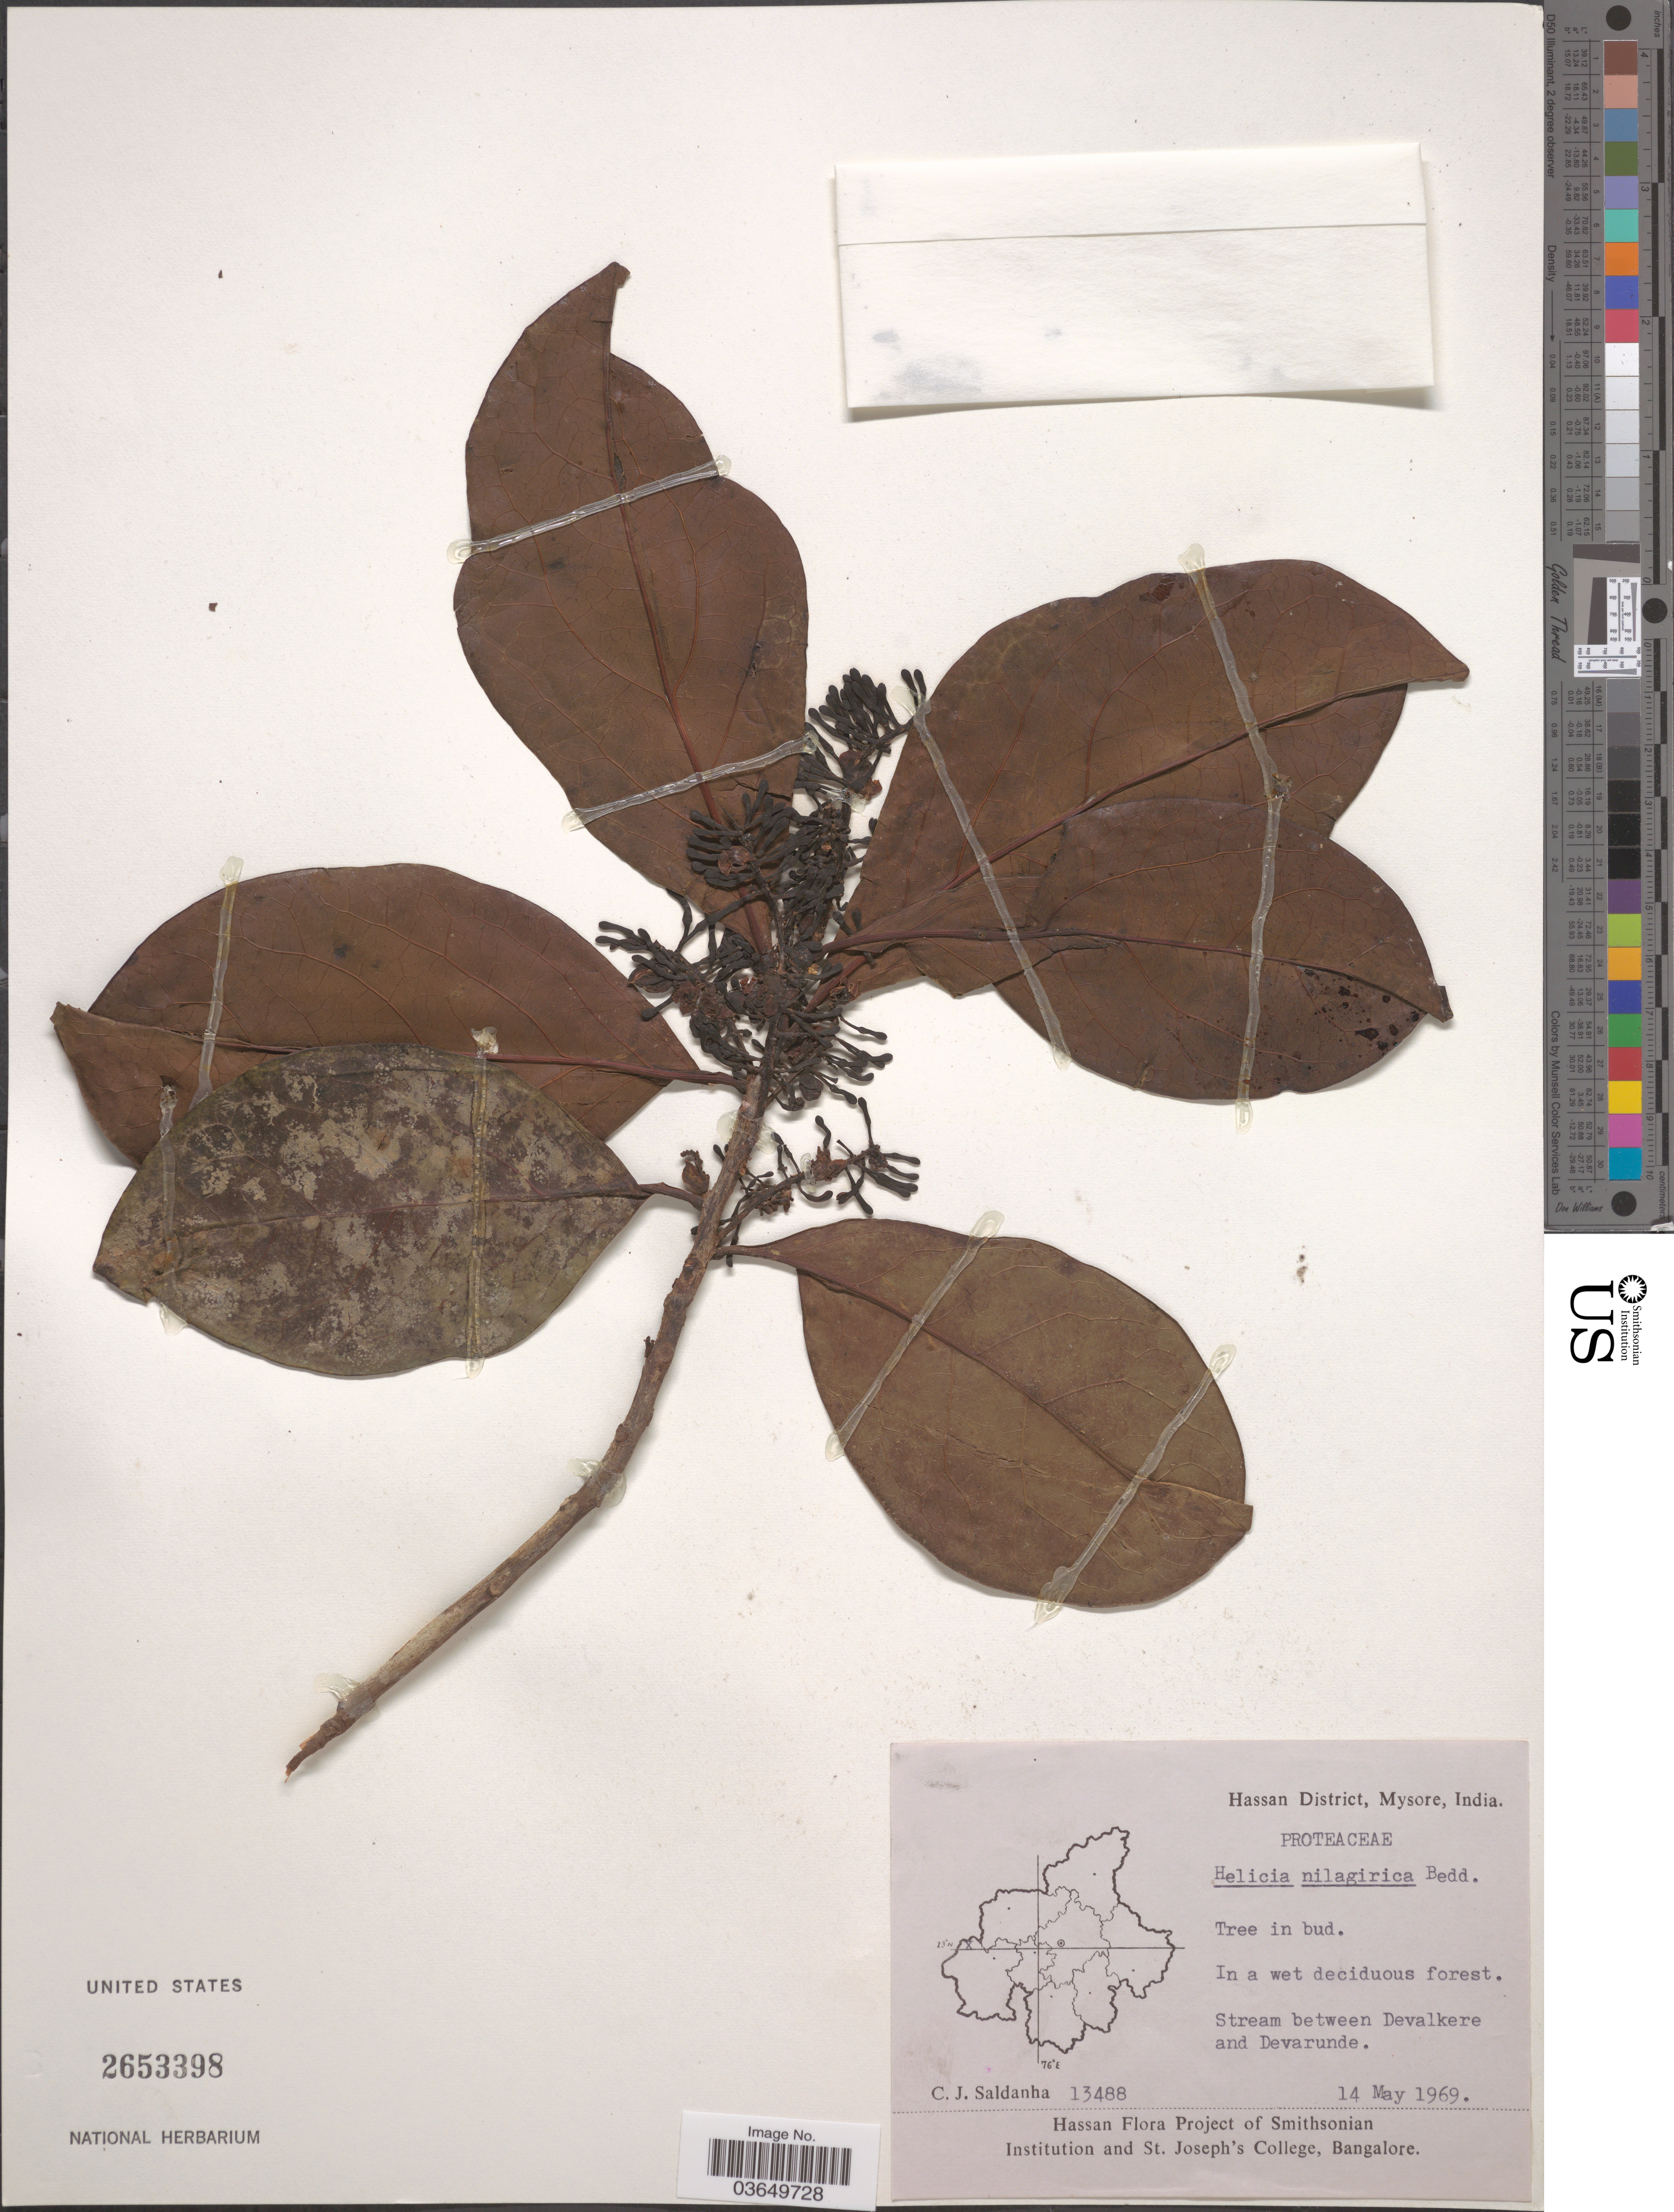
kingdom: Plantae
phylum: Tracheophyta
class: Magnoliopsida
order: Proteales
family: Proteaceae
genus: Helicia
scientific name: Helicia nilagirica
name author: Bedd.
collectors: C. J. Saldanha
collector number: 13488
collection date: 1969-05-14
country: India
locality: Hassan District, Mysore. Stream between Devalkere and Devarunde.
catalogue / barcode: US 2653398